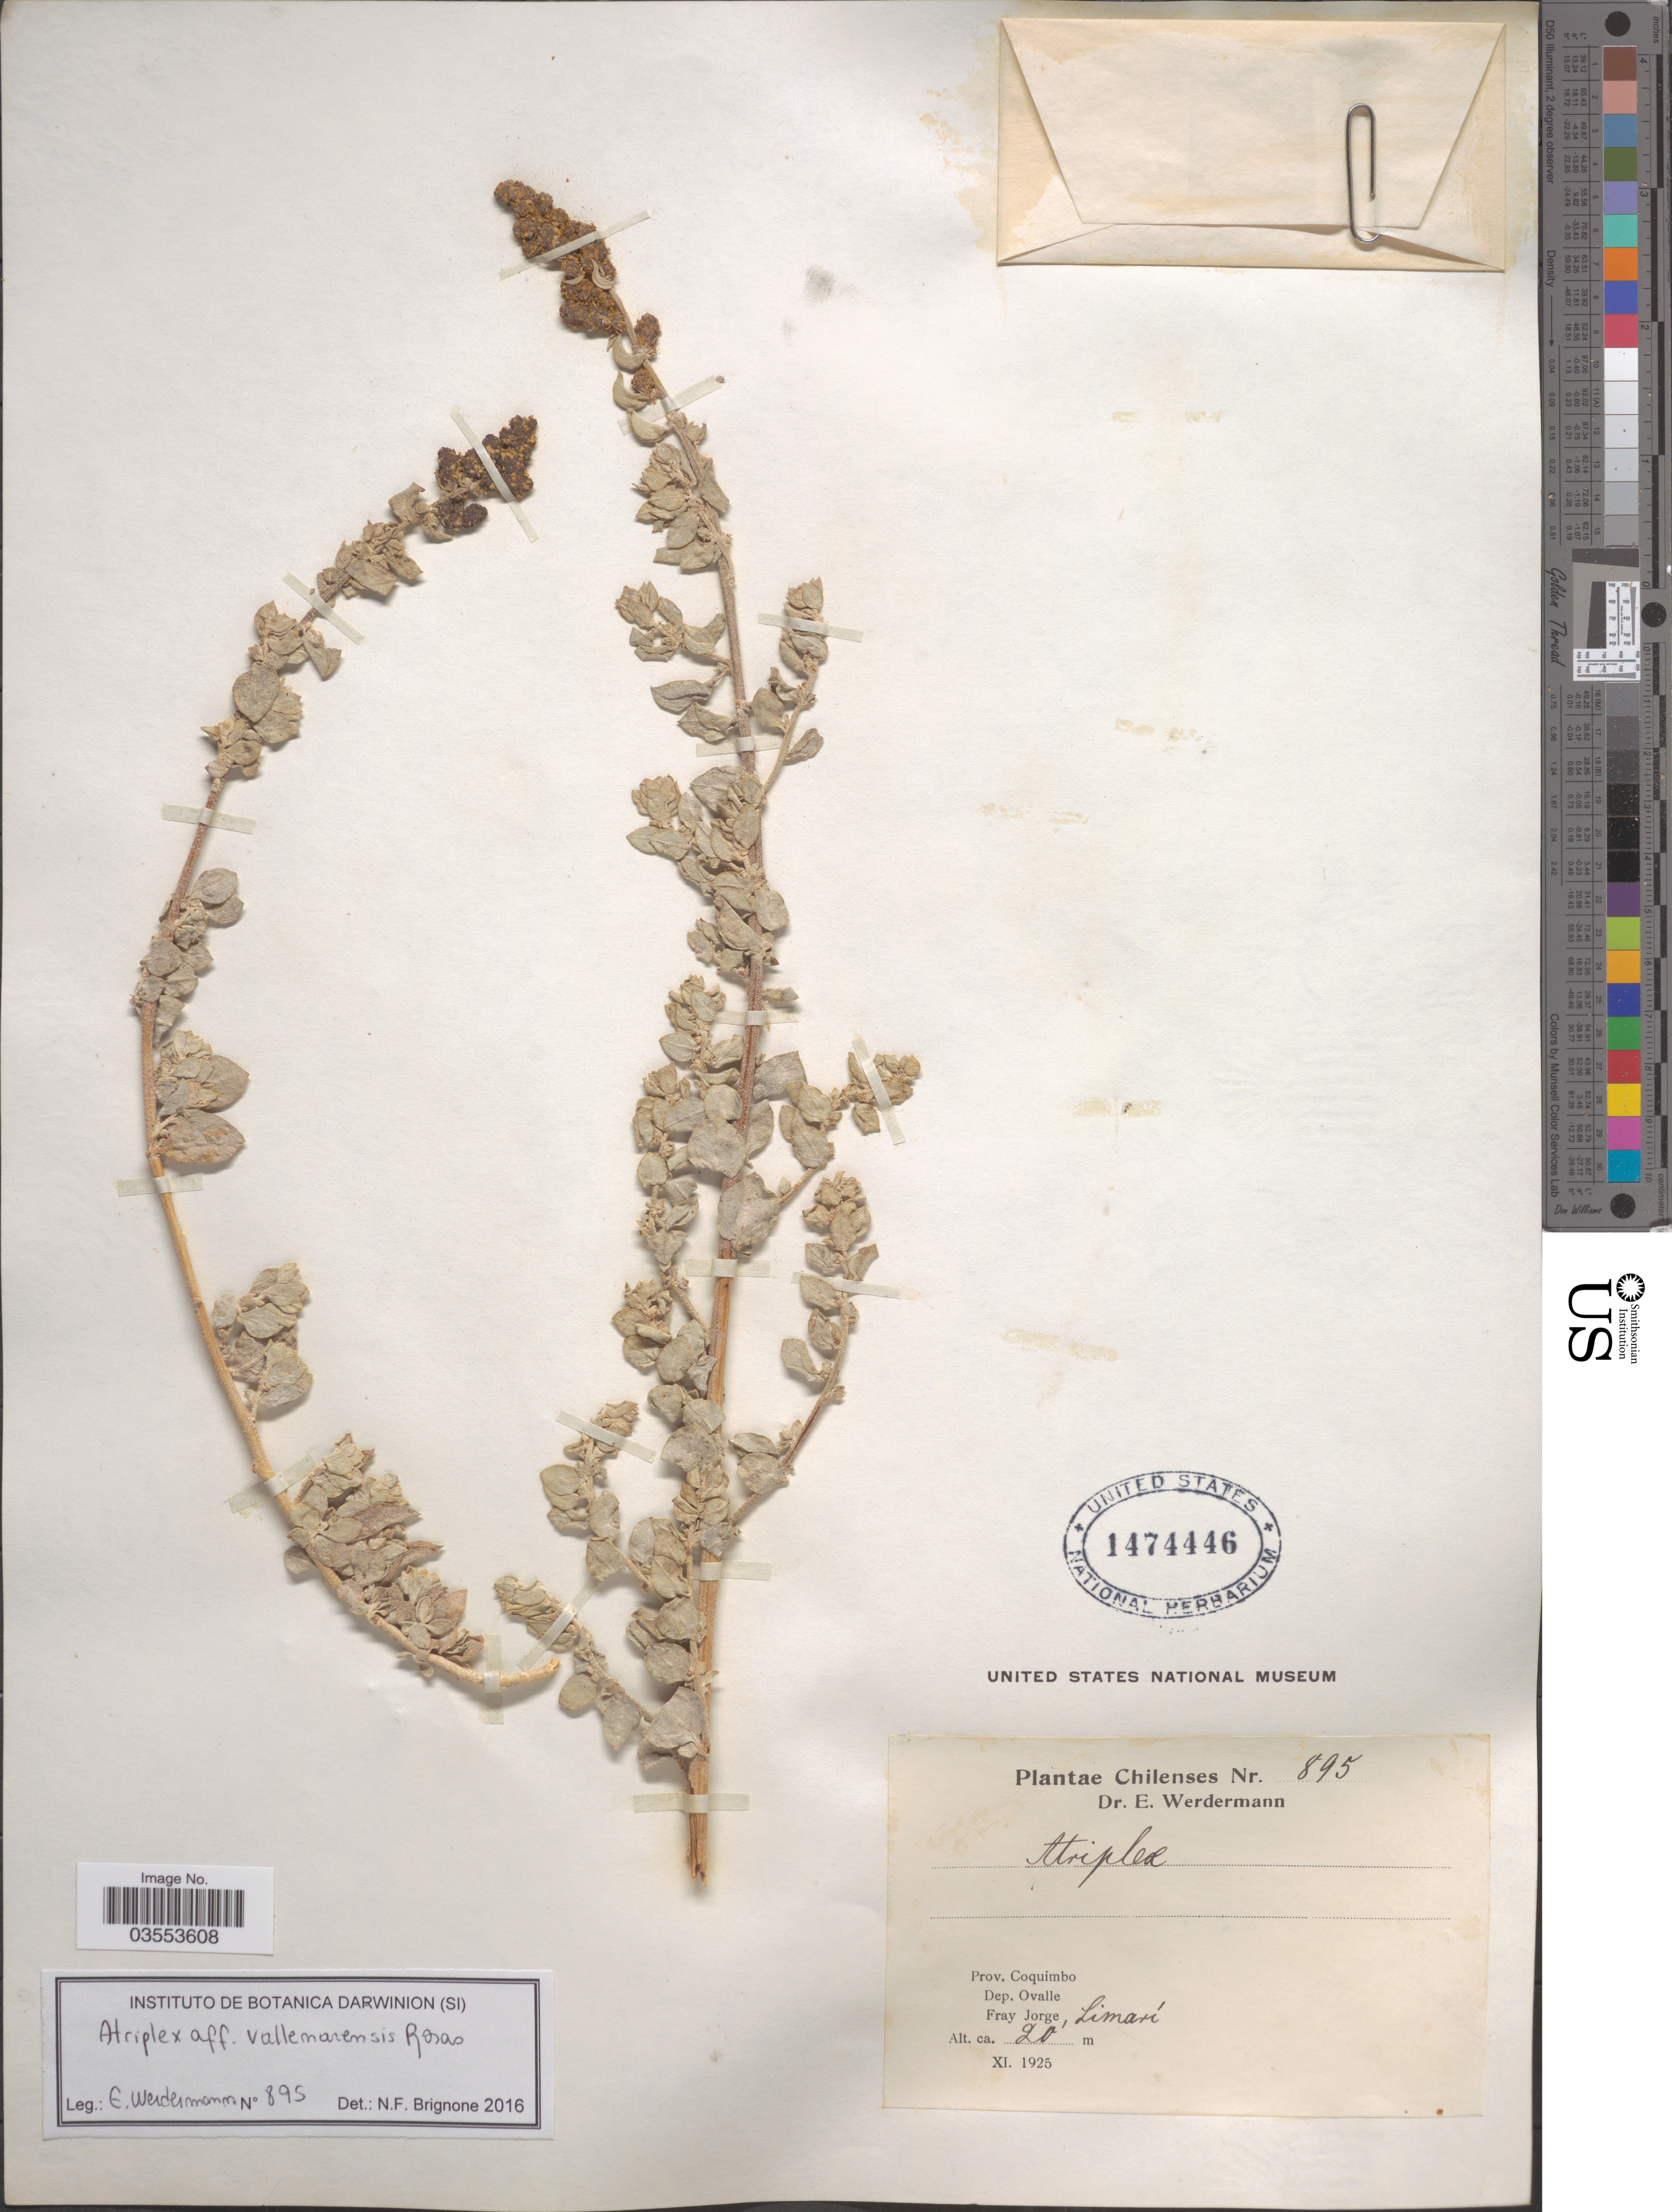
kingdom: Plantae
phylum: Tracheophyta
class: Magnoliopsida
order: Caryophyllales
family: Amaranthaceae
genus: Atriplex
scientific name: Atriplex sp.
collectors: E. Werdermann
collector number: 895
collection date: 1925-11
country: Chile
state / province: Coquimbo (IV)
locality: Prov. Coquimbo. Dep. Ovalle. Fray Jorge, Limarí.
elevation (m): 20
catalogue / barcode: US 1474446